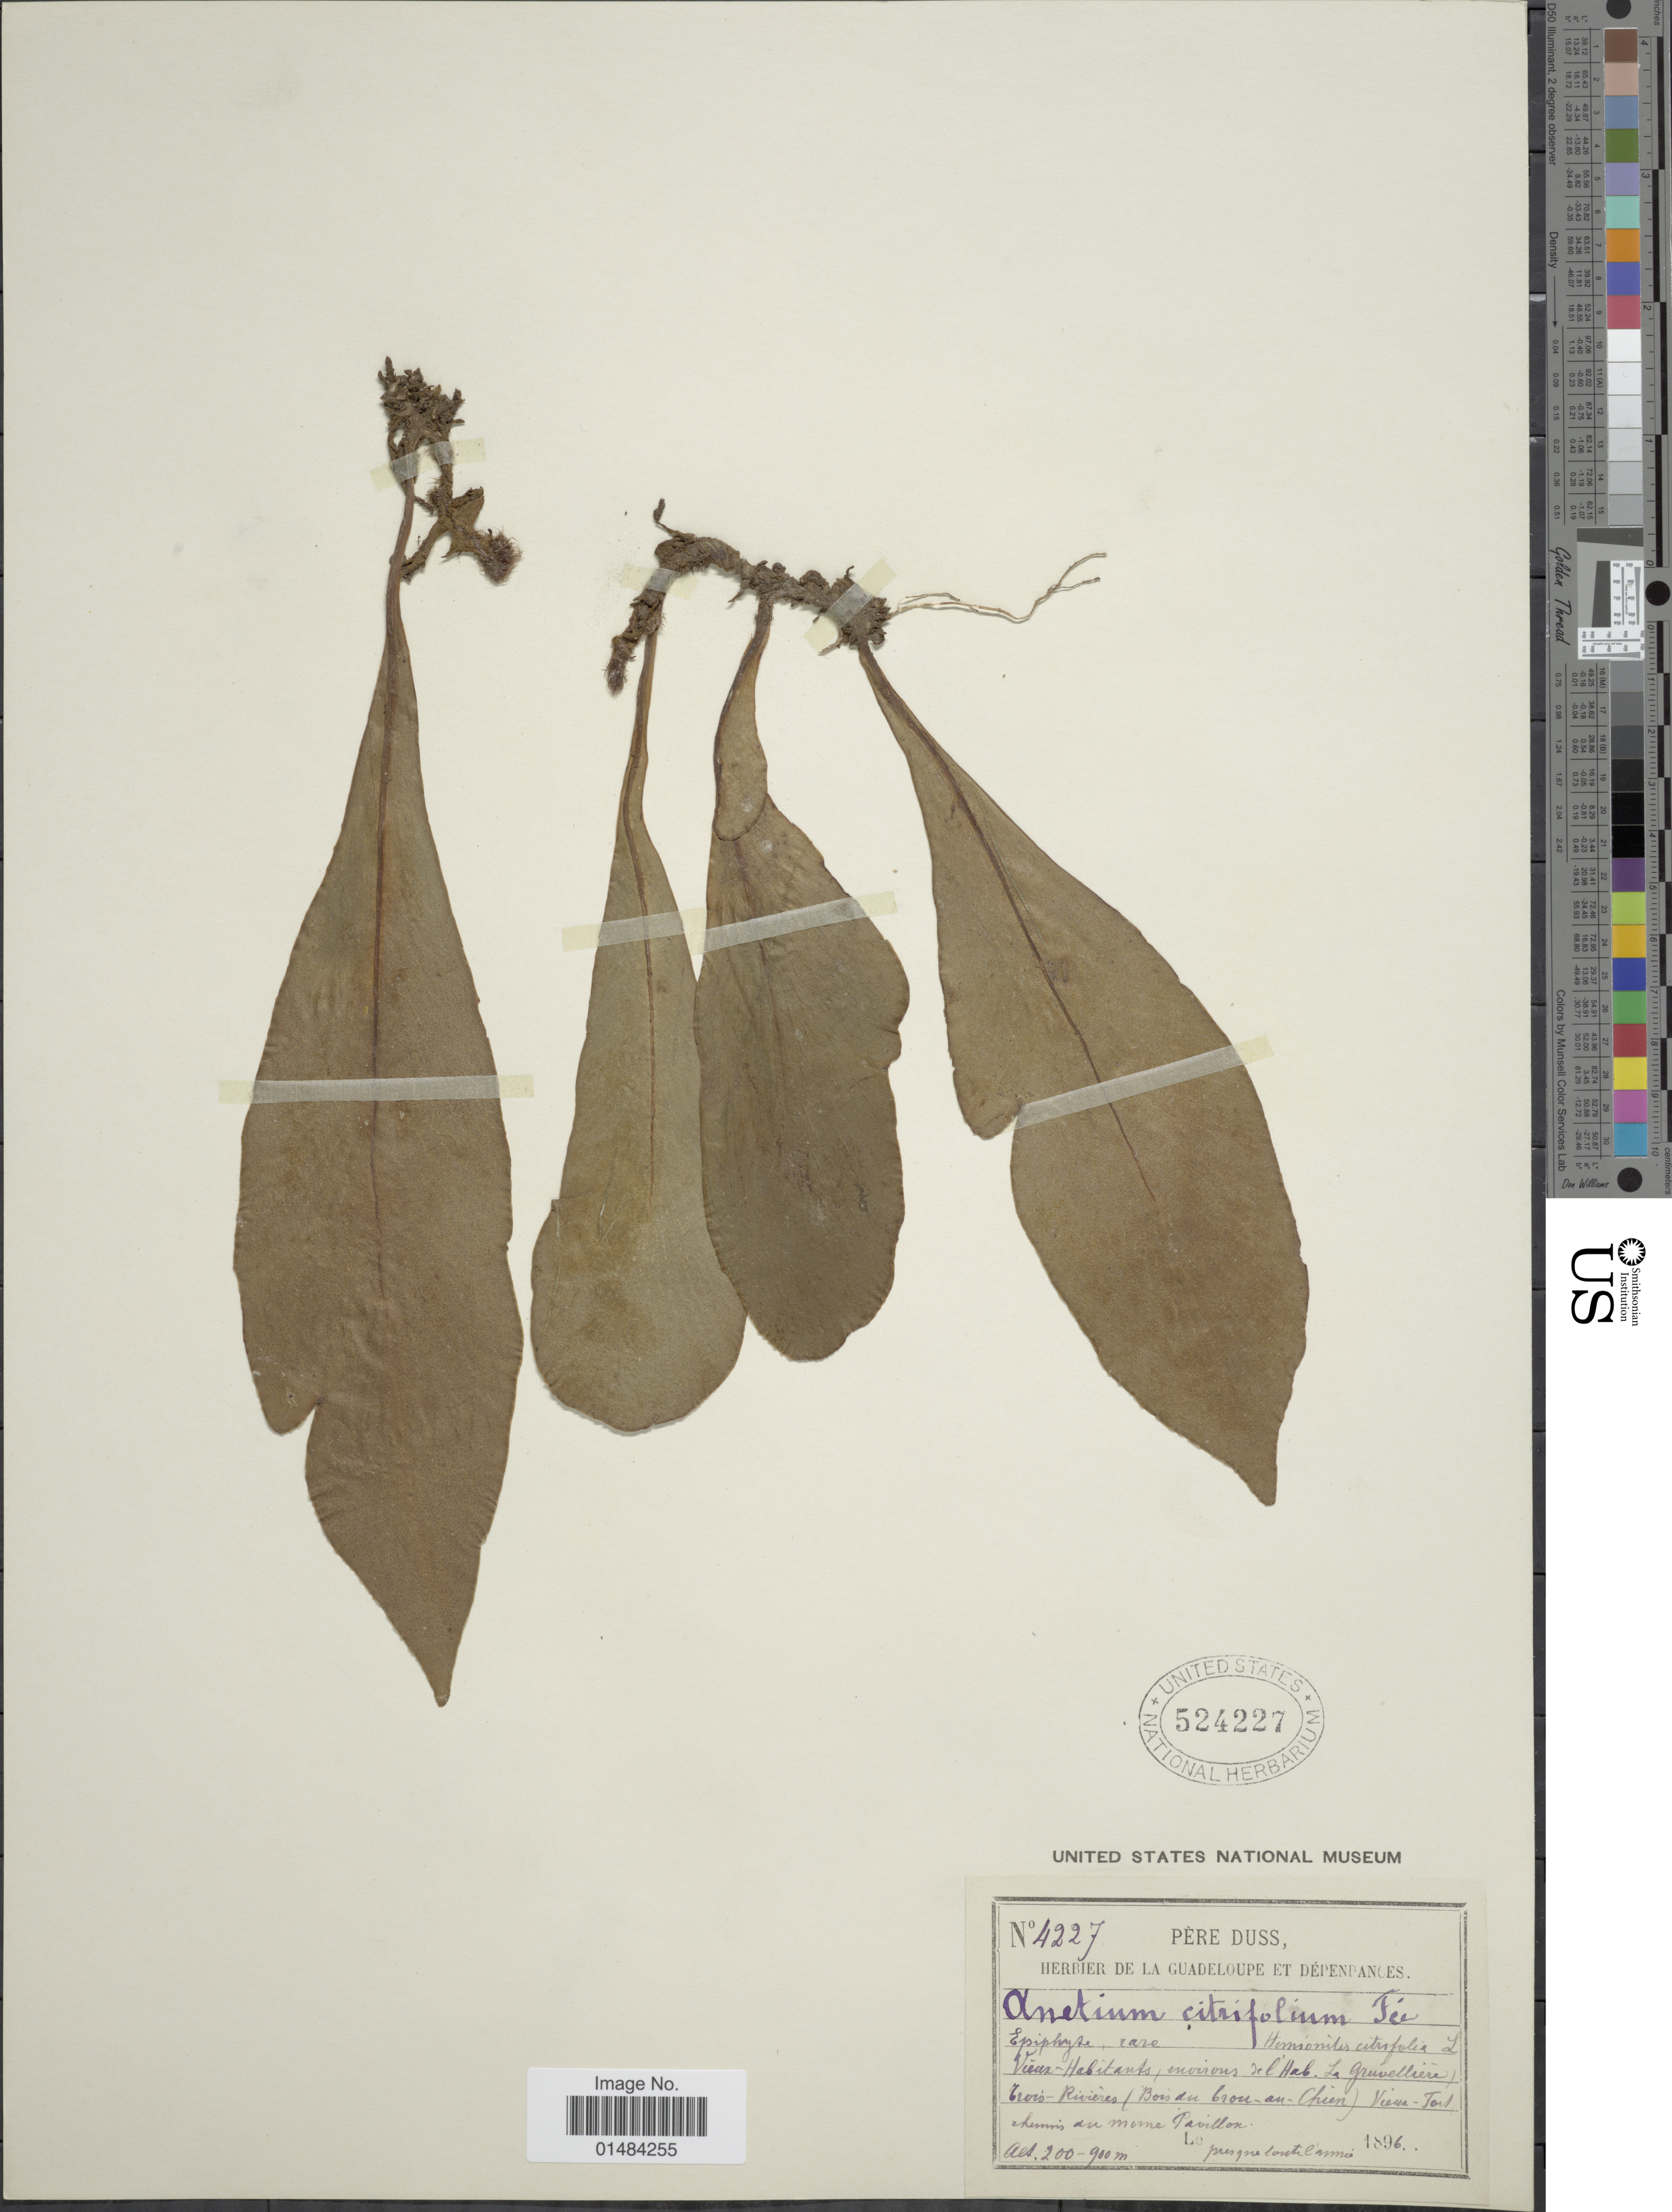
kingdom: Plantae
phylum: Tracheophyta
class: Polypodiopsida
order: Polypodiales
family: Pteridaceae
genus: Anetium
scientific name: Anetium citrifolium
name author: (L.) Splitg.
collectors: Père Duss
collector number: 4227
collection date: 1896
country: Guadeloupe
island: Basse Terre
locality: Vieux-Habitants, environs, del hab. La Griveliere, Trois Rivieres (bois du Trou-au-Chien) Vieux-Fort chemin au morne Pavillon.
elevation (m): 200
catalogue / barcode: US 524227